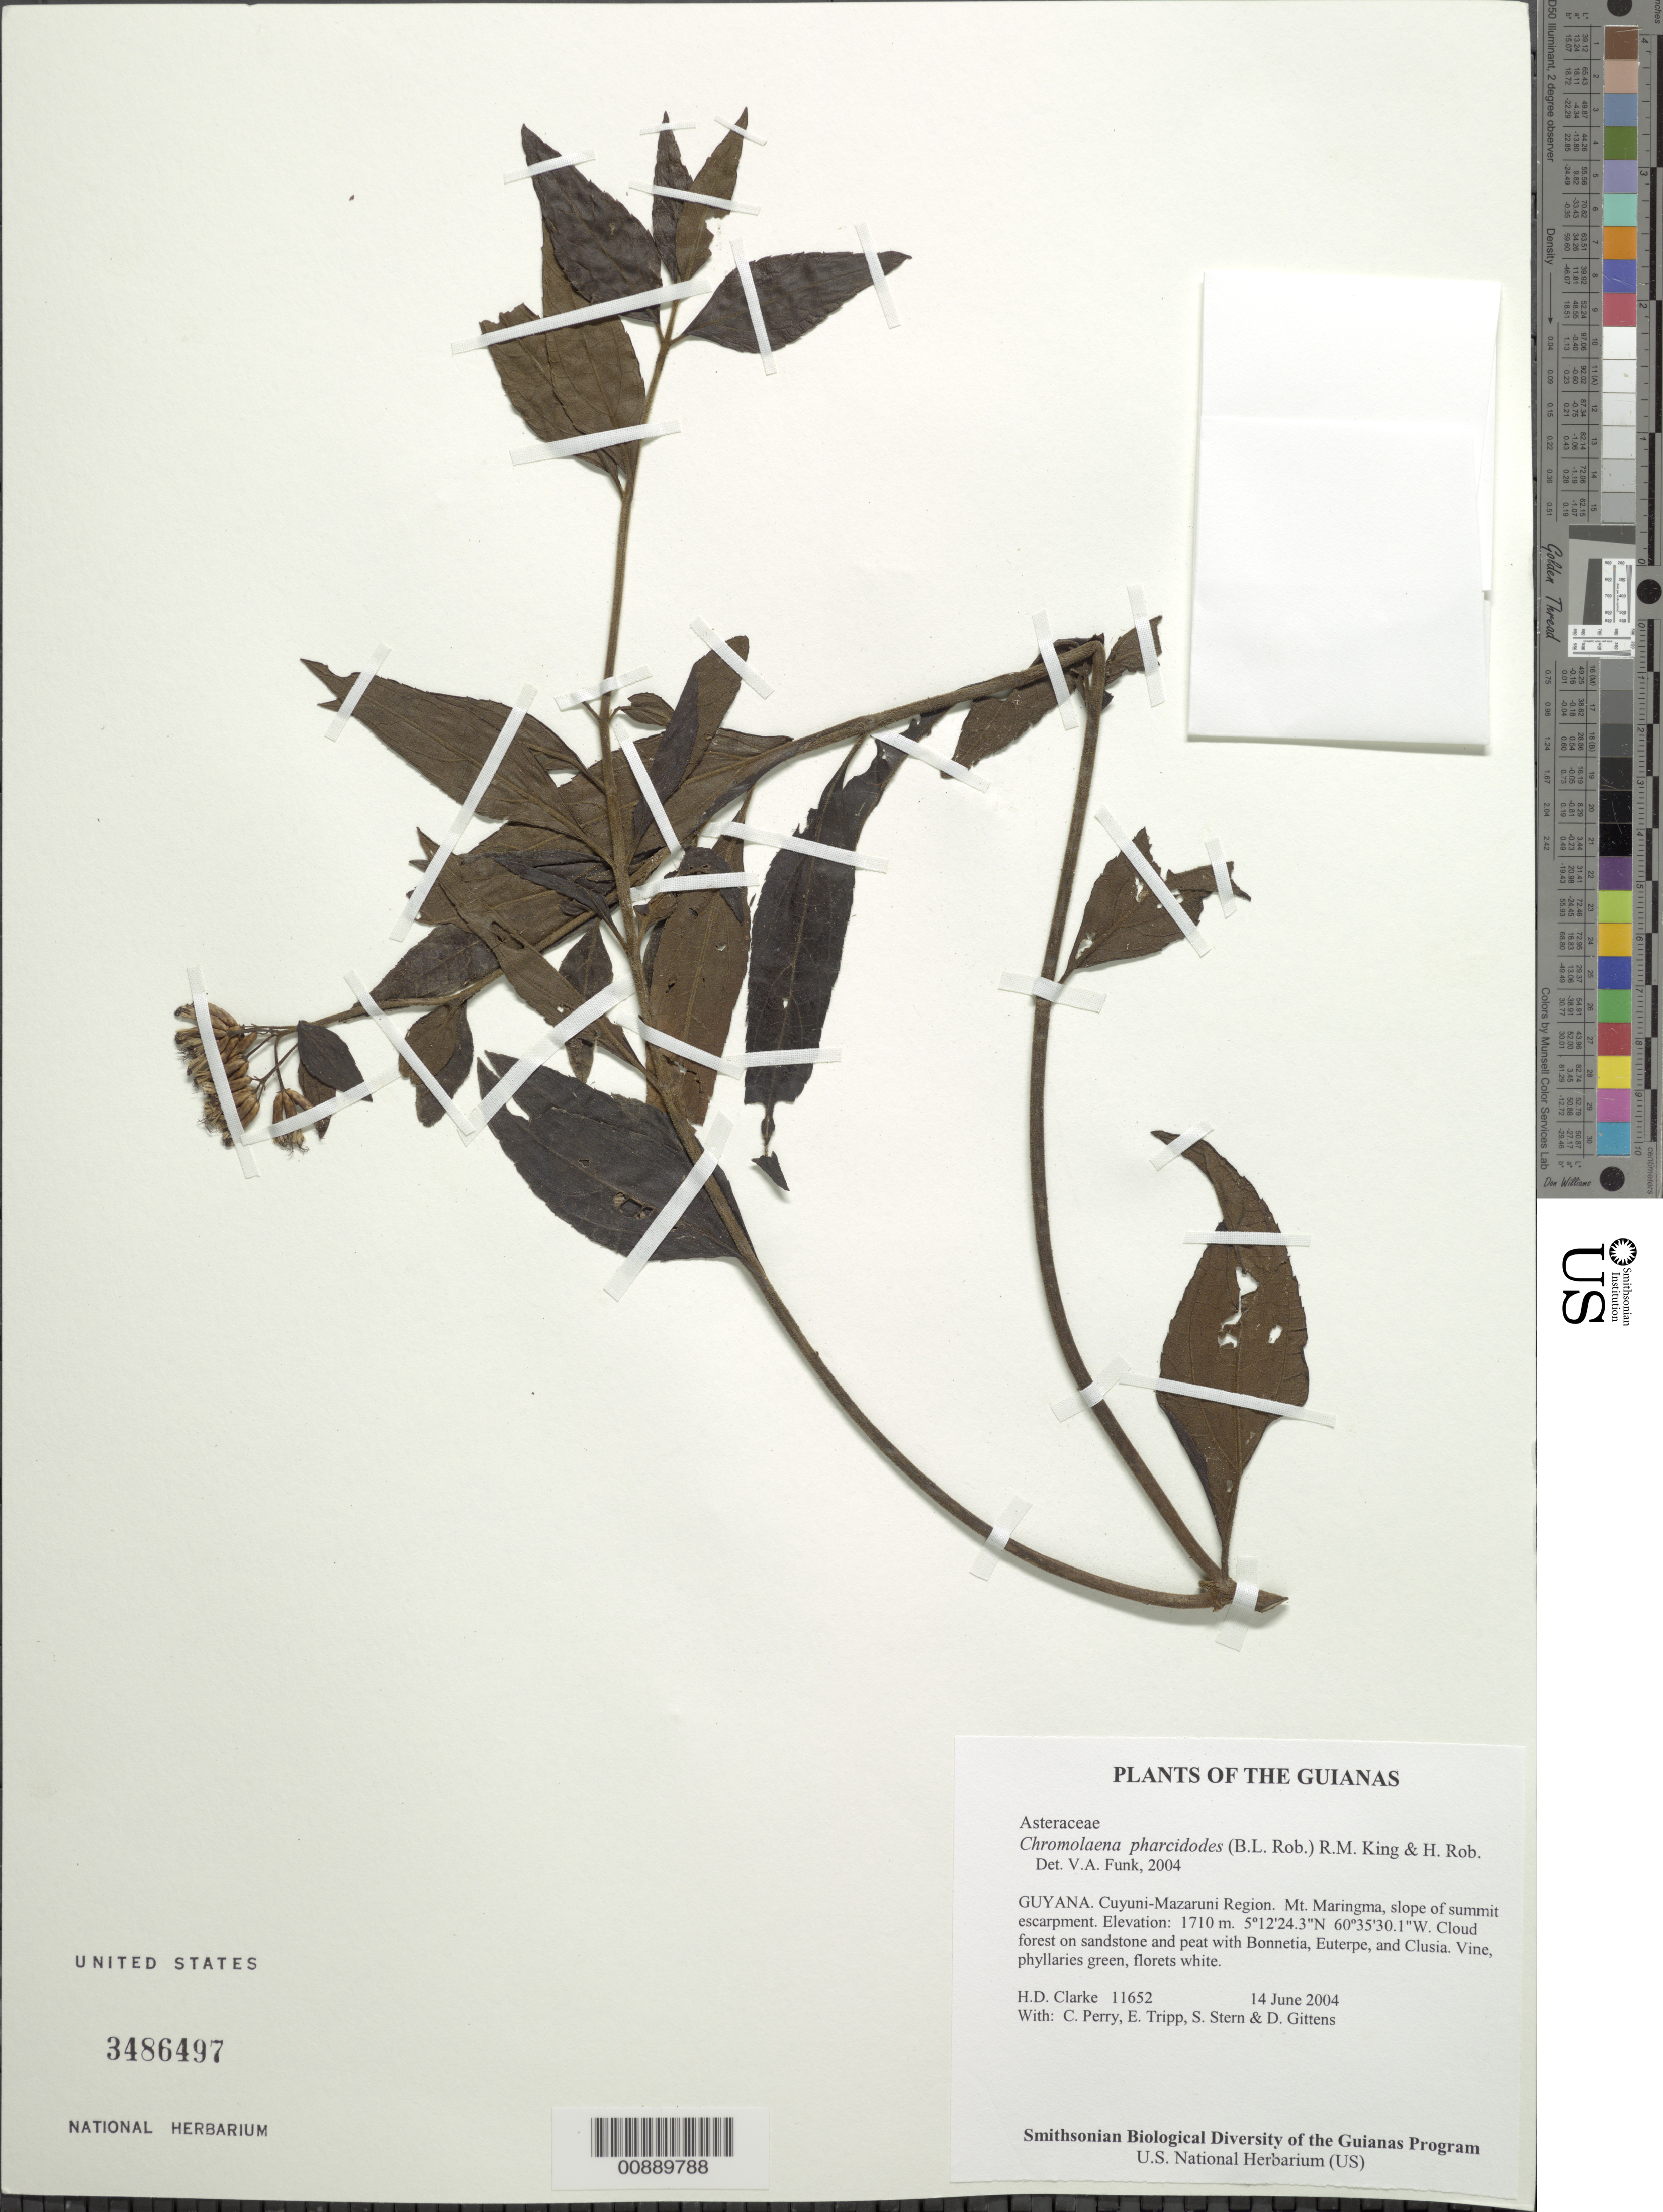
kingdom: Plantae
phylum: Tracheophyta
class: Magnoliopsida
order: Asterales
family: Asteraceae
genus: Chromolaena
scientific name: Chromolaena pharcidodes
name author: (B.L. Rob.) R.M. King & H. Rob.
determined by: Funk, Vicki A., (BOT), Smithsonian Institution - National Museum of Natural History (UNITED STATES)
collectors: H. D. Clarke, C. Perry, E. Tripp, S. R. Stern & D. Gittens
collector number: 11652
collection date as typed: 14 June 2004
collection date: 2004-06-14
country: Guyana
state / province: Cuyuni-Mazaruni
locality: Mt. Maringma, slope of summit escarpment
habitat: Cloud forest on sandstone and peat with Bonnetia, Euterpe, and Clusia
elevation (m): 1710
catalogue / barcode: US 3486497